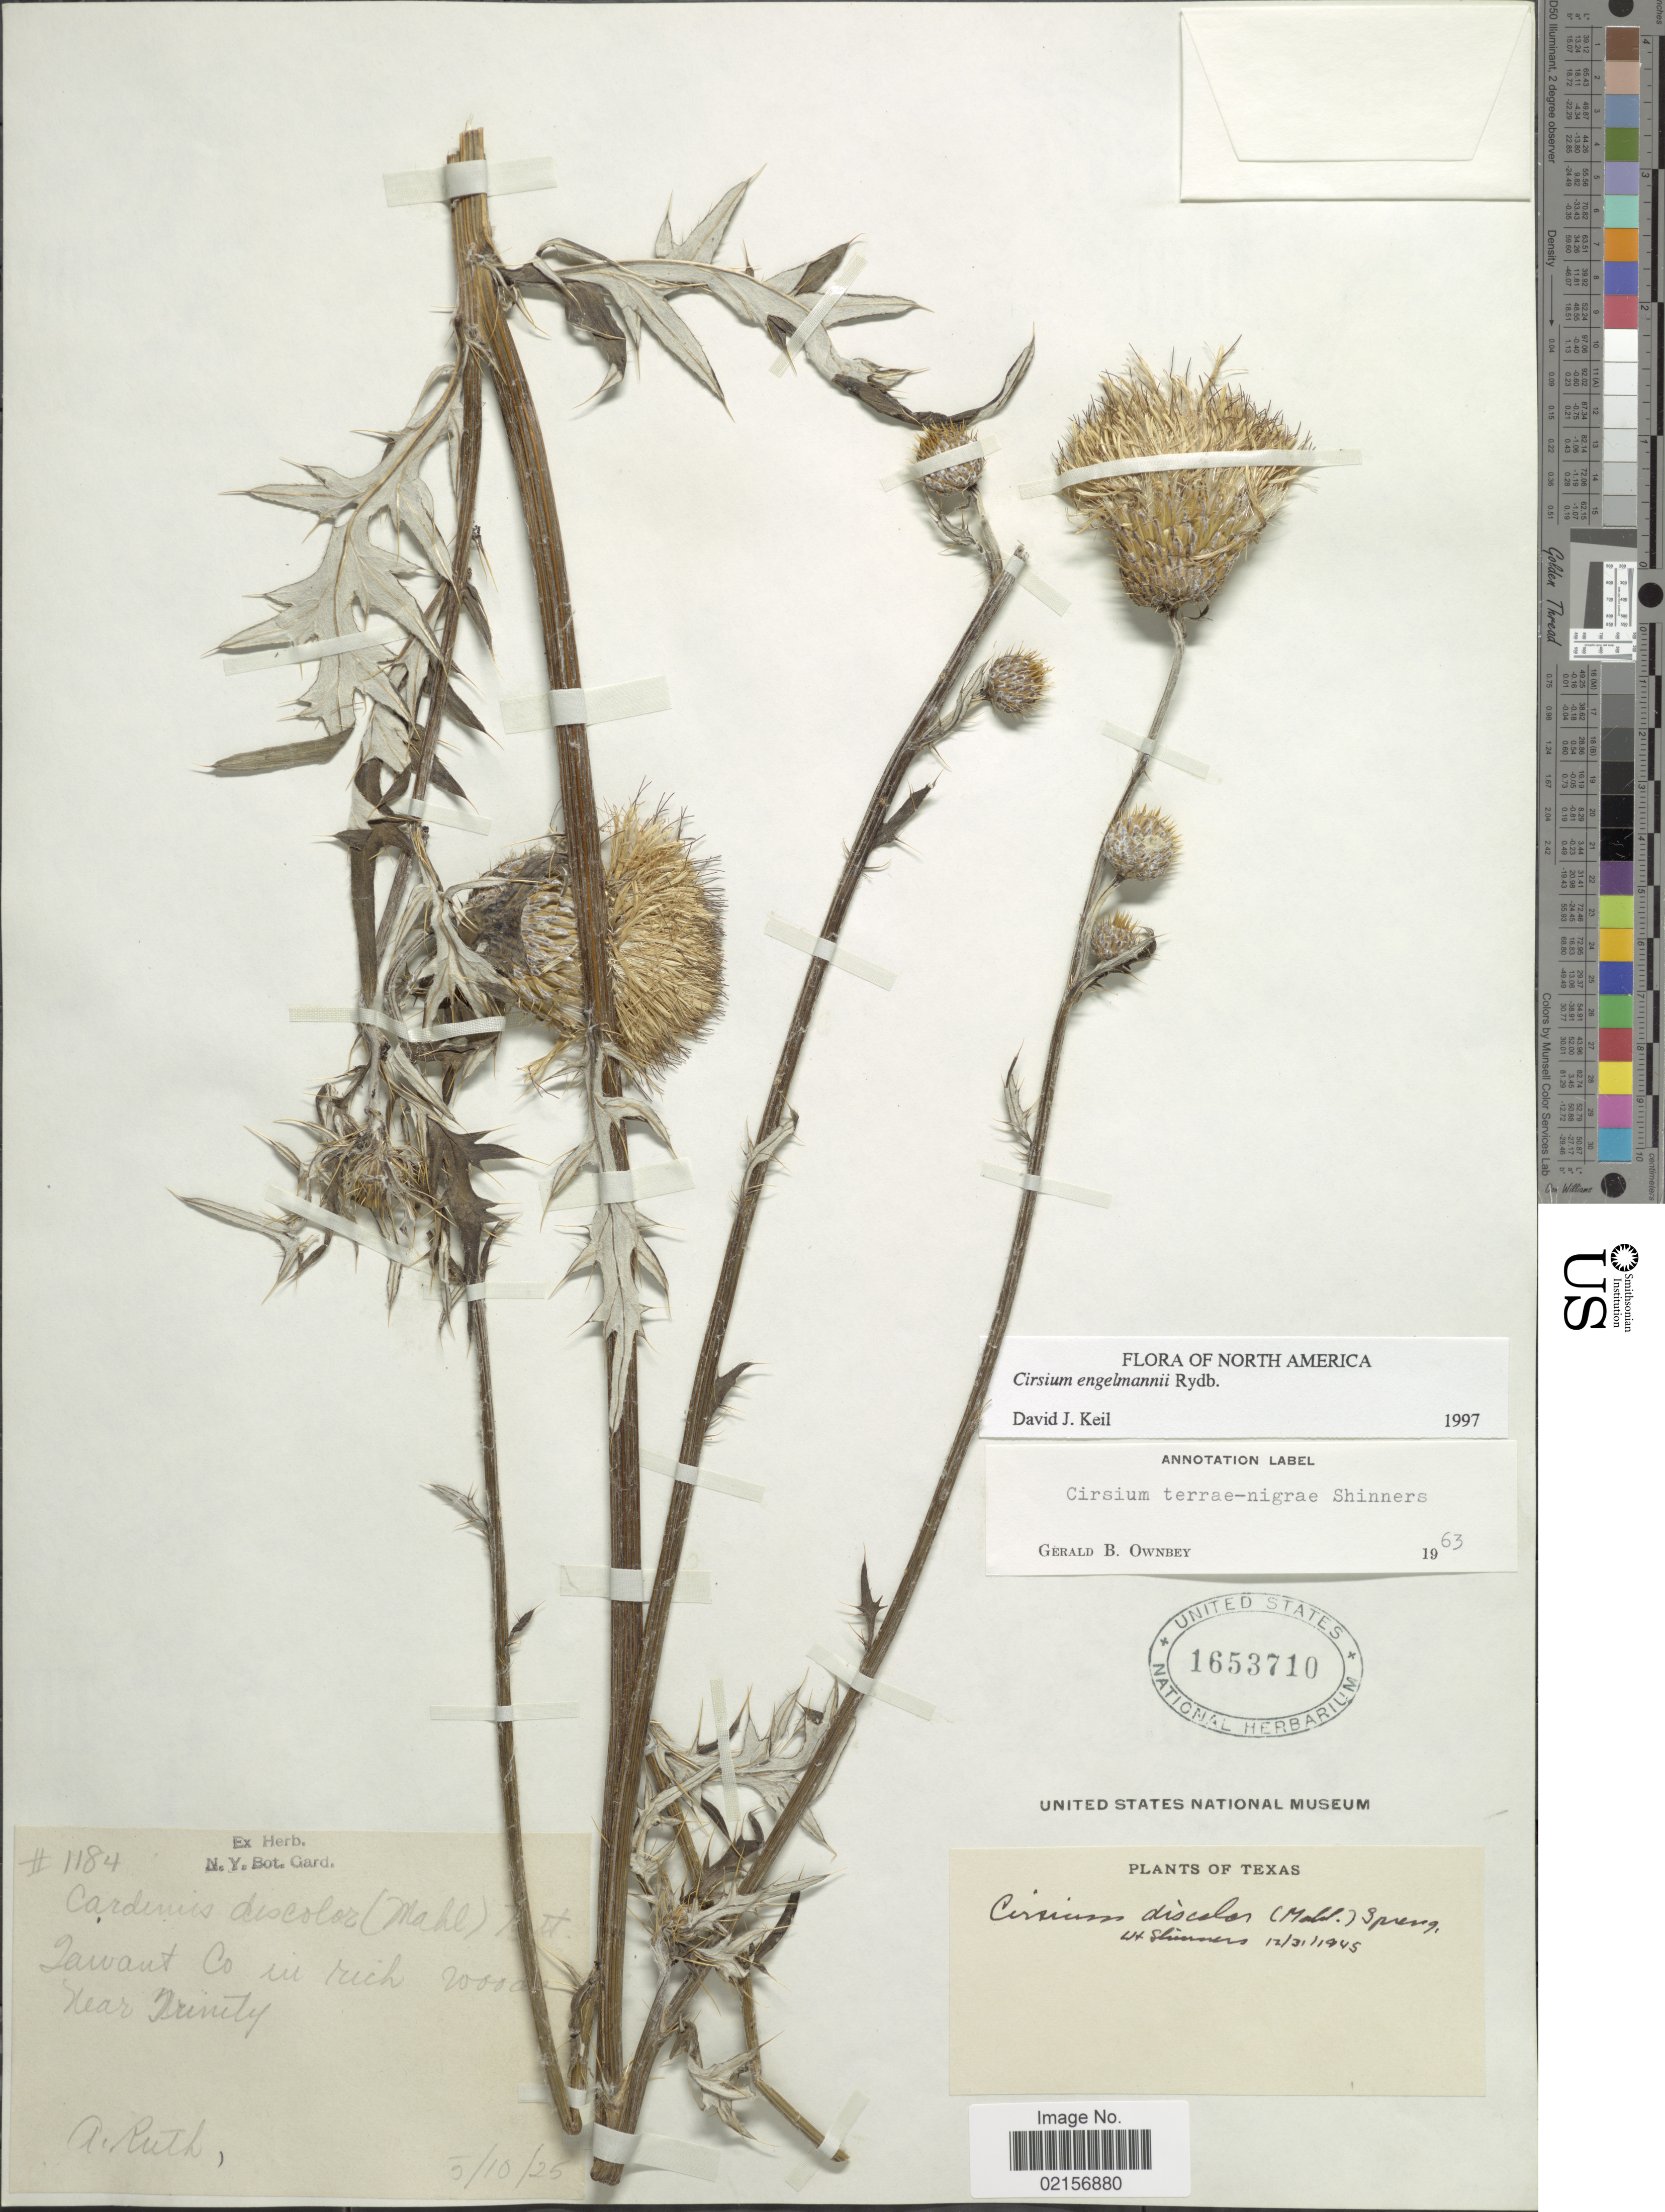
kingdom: Plantae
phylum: Tracheophyta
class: Magnoliopsida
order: Asterales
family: Asteraceae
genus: Cirsium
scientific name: Cirsium engelmannii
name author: Rydb.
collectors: A. Ruth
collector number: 1184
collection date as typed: Transcribed d/m/y: 5/10/25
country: United States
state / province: Texas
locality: Taiwant Co. in rich woods near Trinity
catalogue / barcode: US 1653710